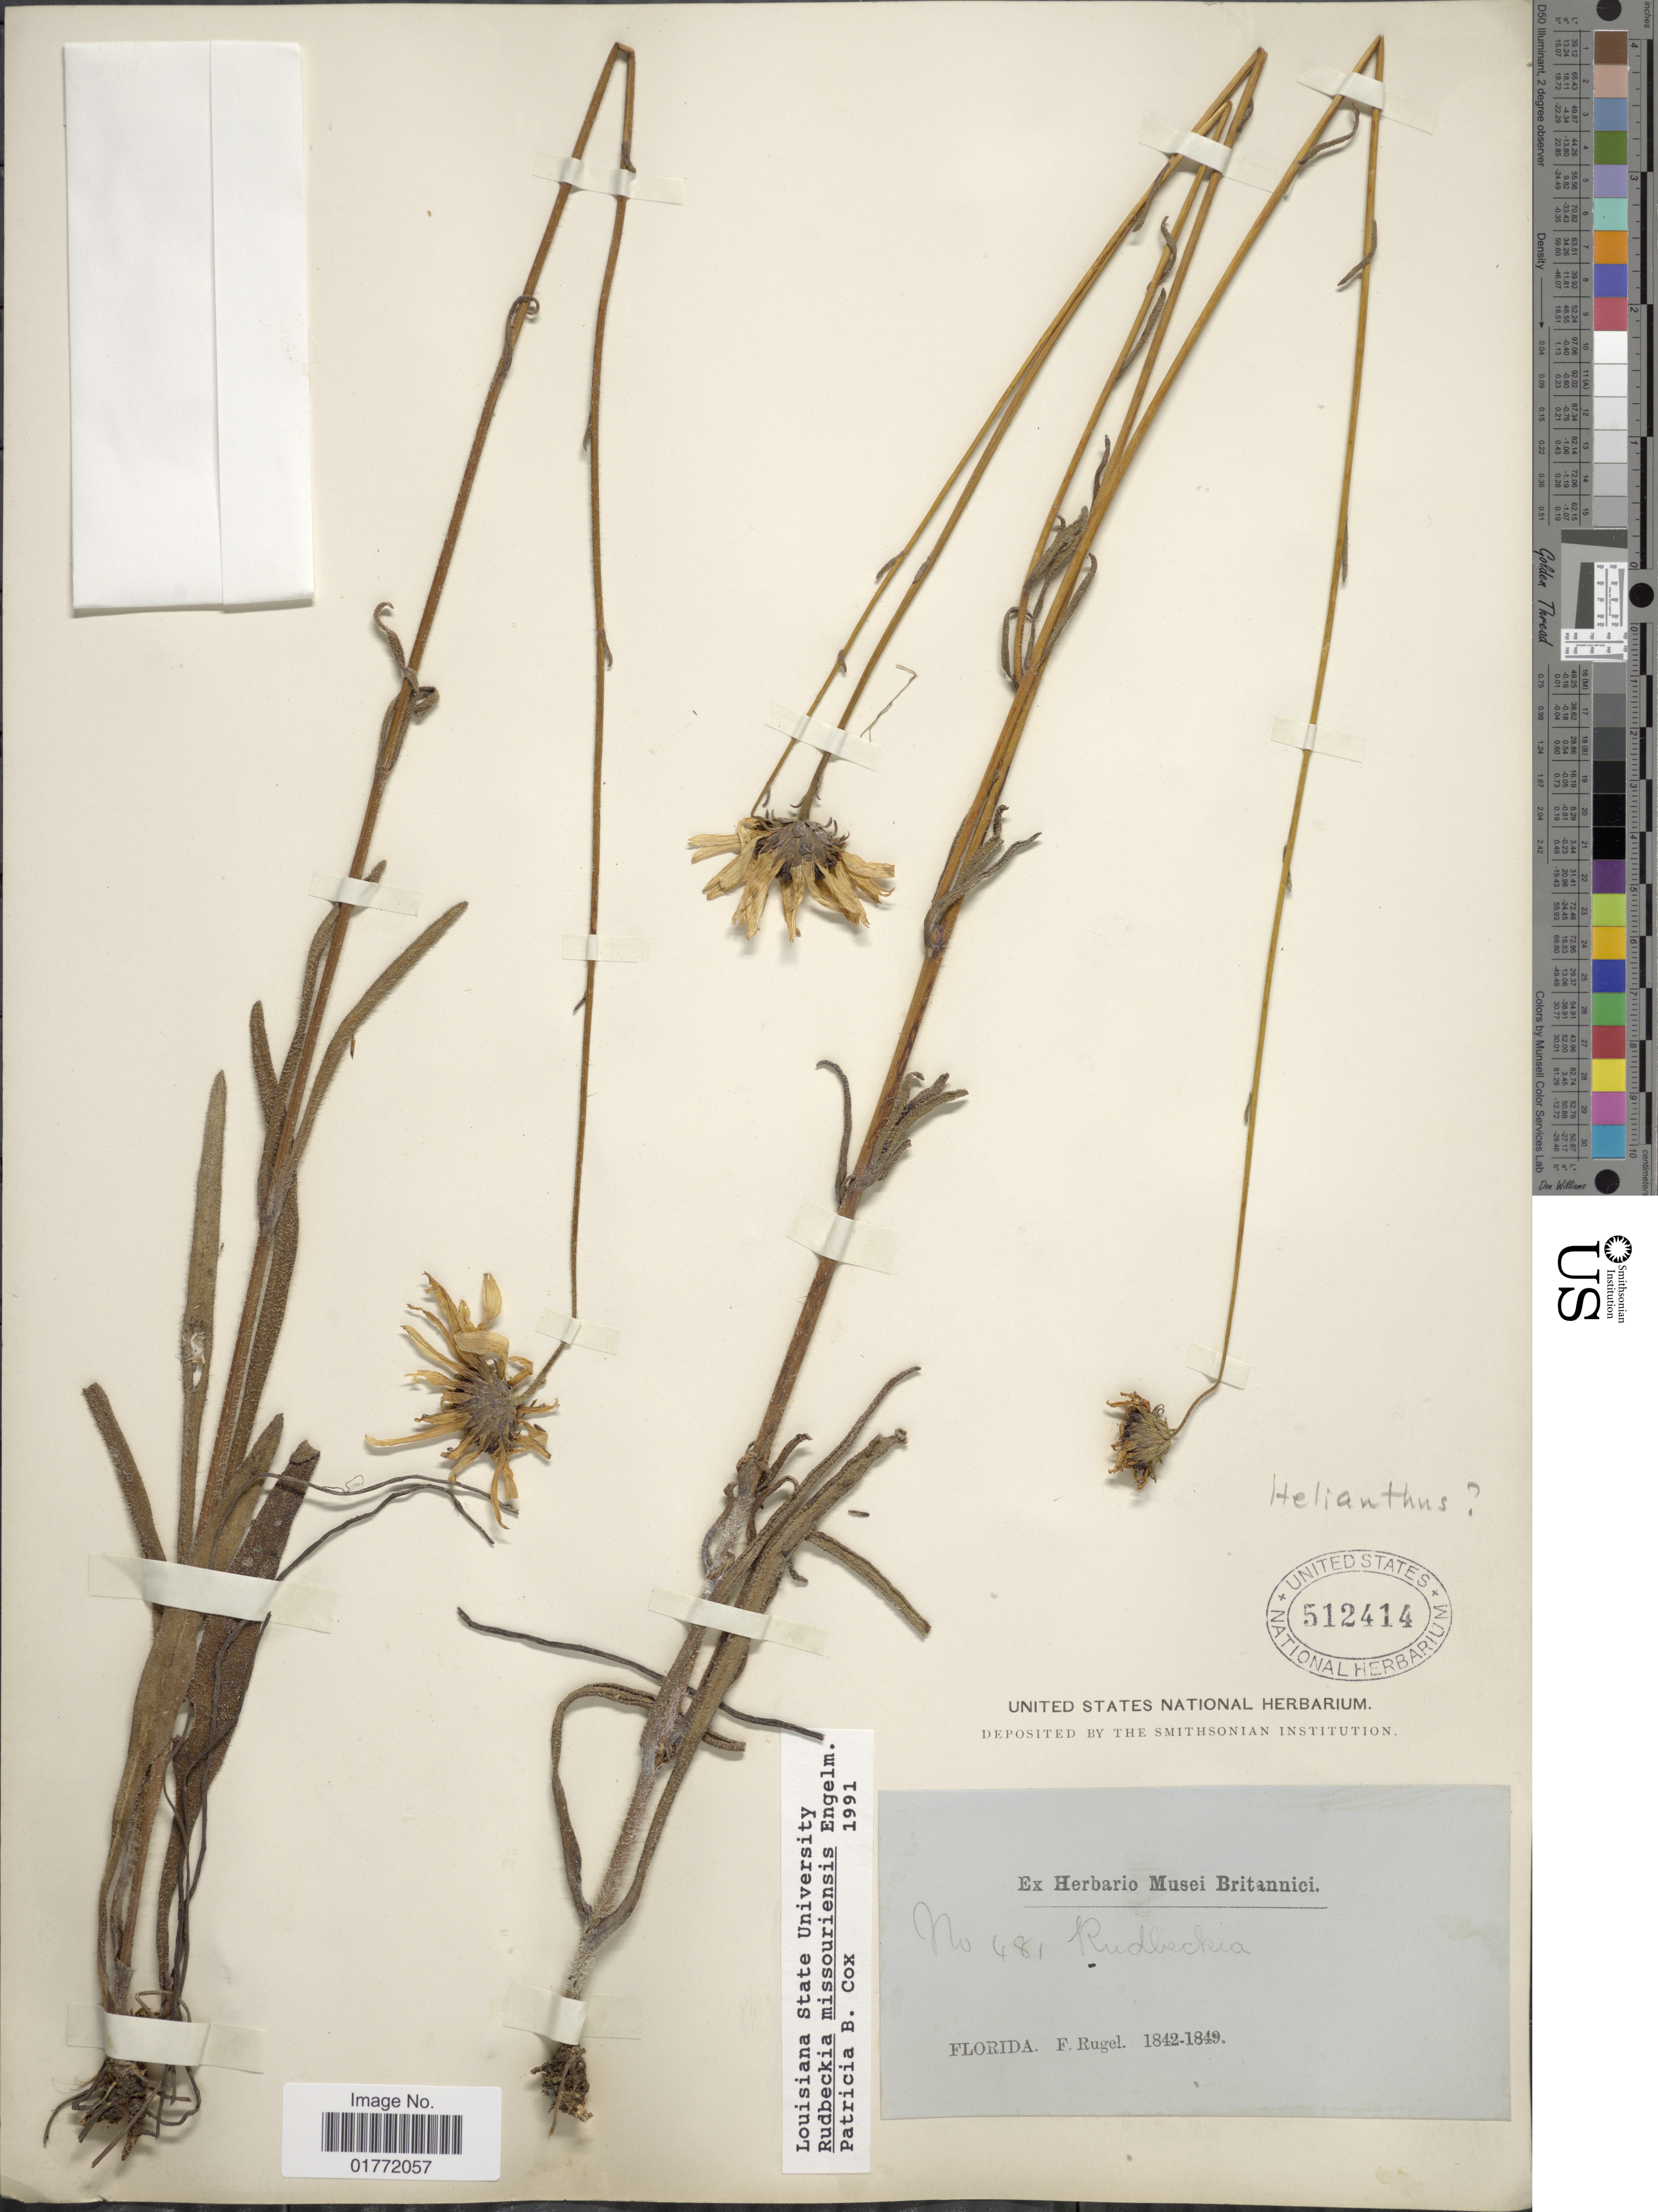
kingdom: Plantae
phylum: Tracheophyta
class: Magnoliopsida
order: Asterales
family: Asteraceae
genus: Helianthus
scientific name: Helianthus angustifolius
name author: L.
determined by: Strong, Mark T., (BOT), Smithsonian Institution - National Museum of Natural History (UNITED STATES)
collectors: F. Rugel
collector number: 481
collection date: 1842/1849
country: United States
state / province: Florida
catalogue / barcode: US 512414